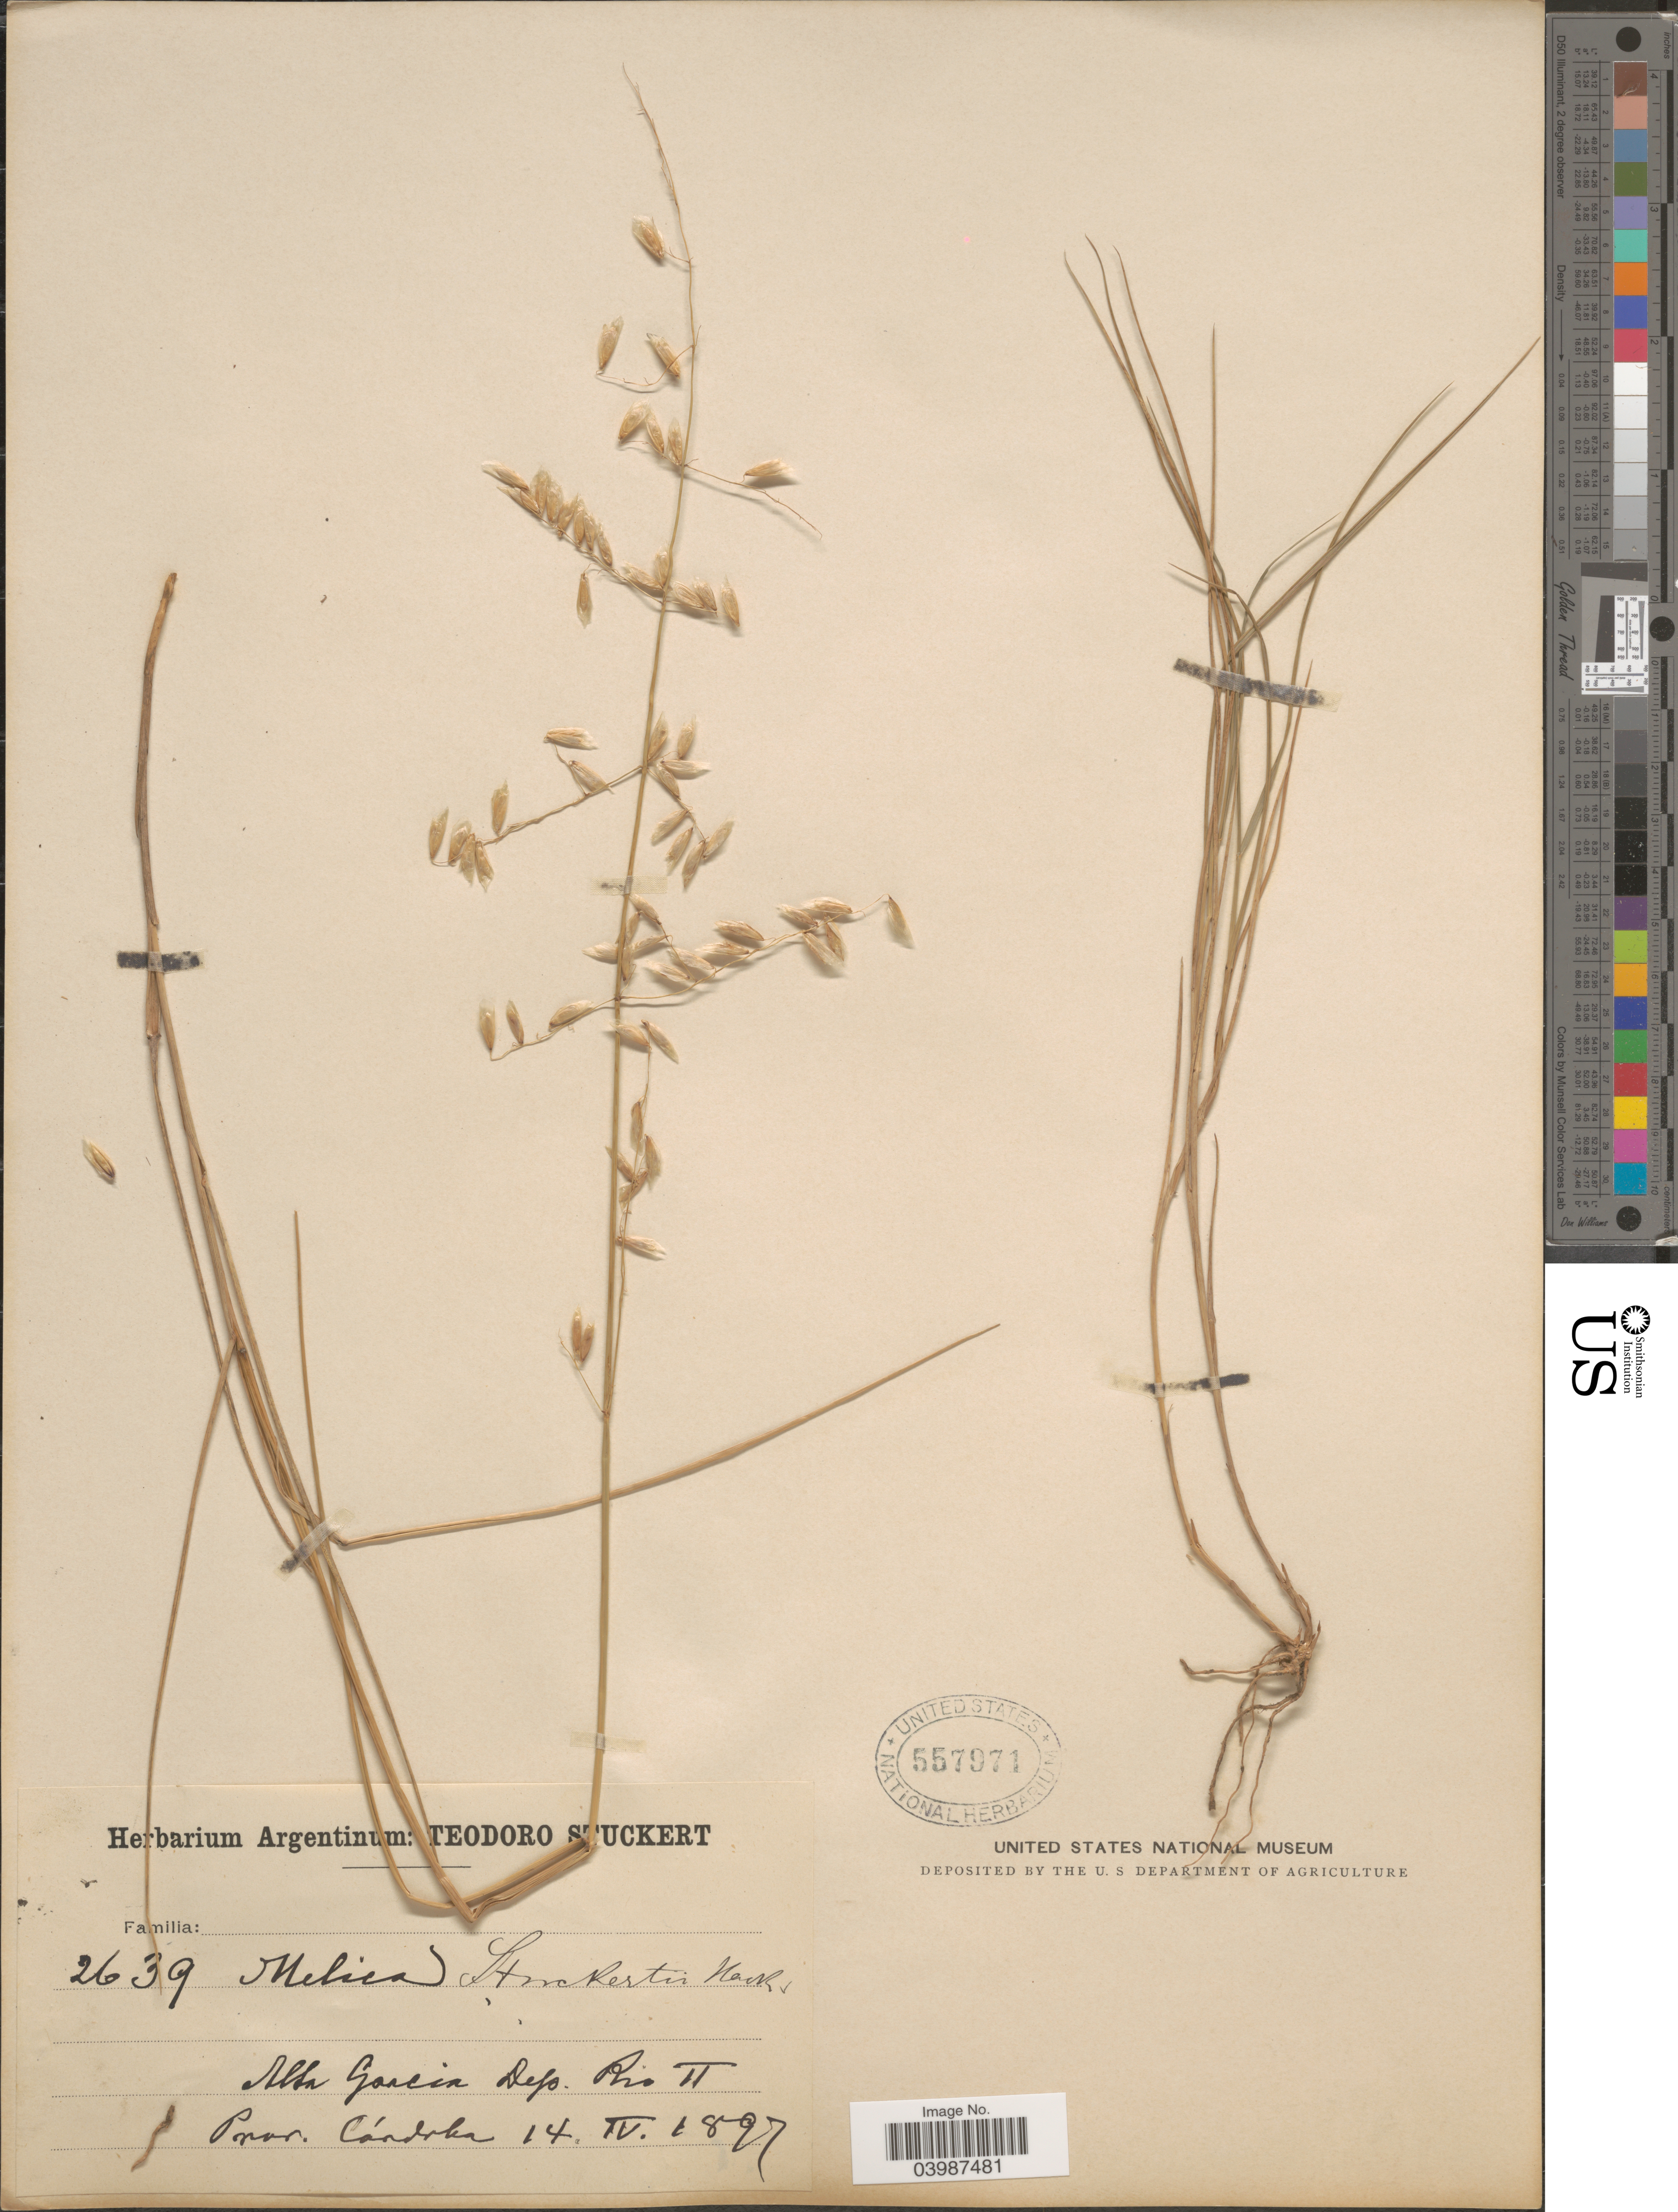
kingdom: Plantae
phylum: Tracheophyta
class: Liliopsida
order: Poales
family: Poaceae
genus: Melica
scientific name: Melica stuckertii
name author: Hack. ex Stuck.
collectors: T. Stuckert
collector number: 2639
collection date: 1897-04-14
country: Argentina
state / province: Cordoba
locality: Alta Garcia, Dept Rio II.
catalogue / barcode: US 557971